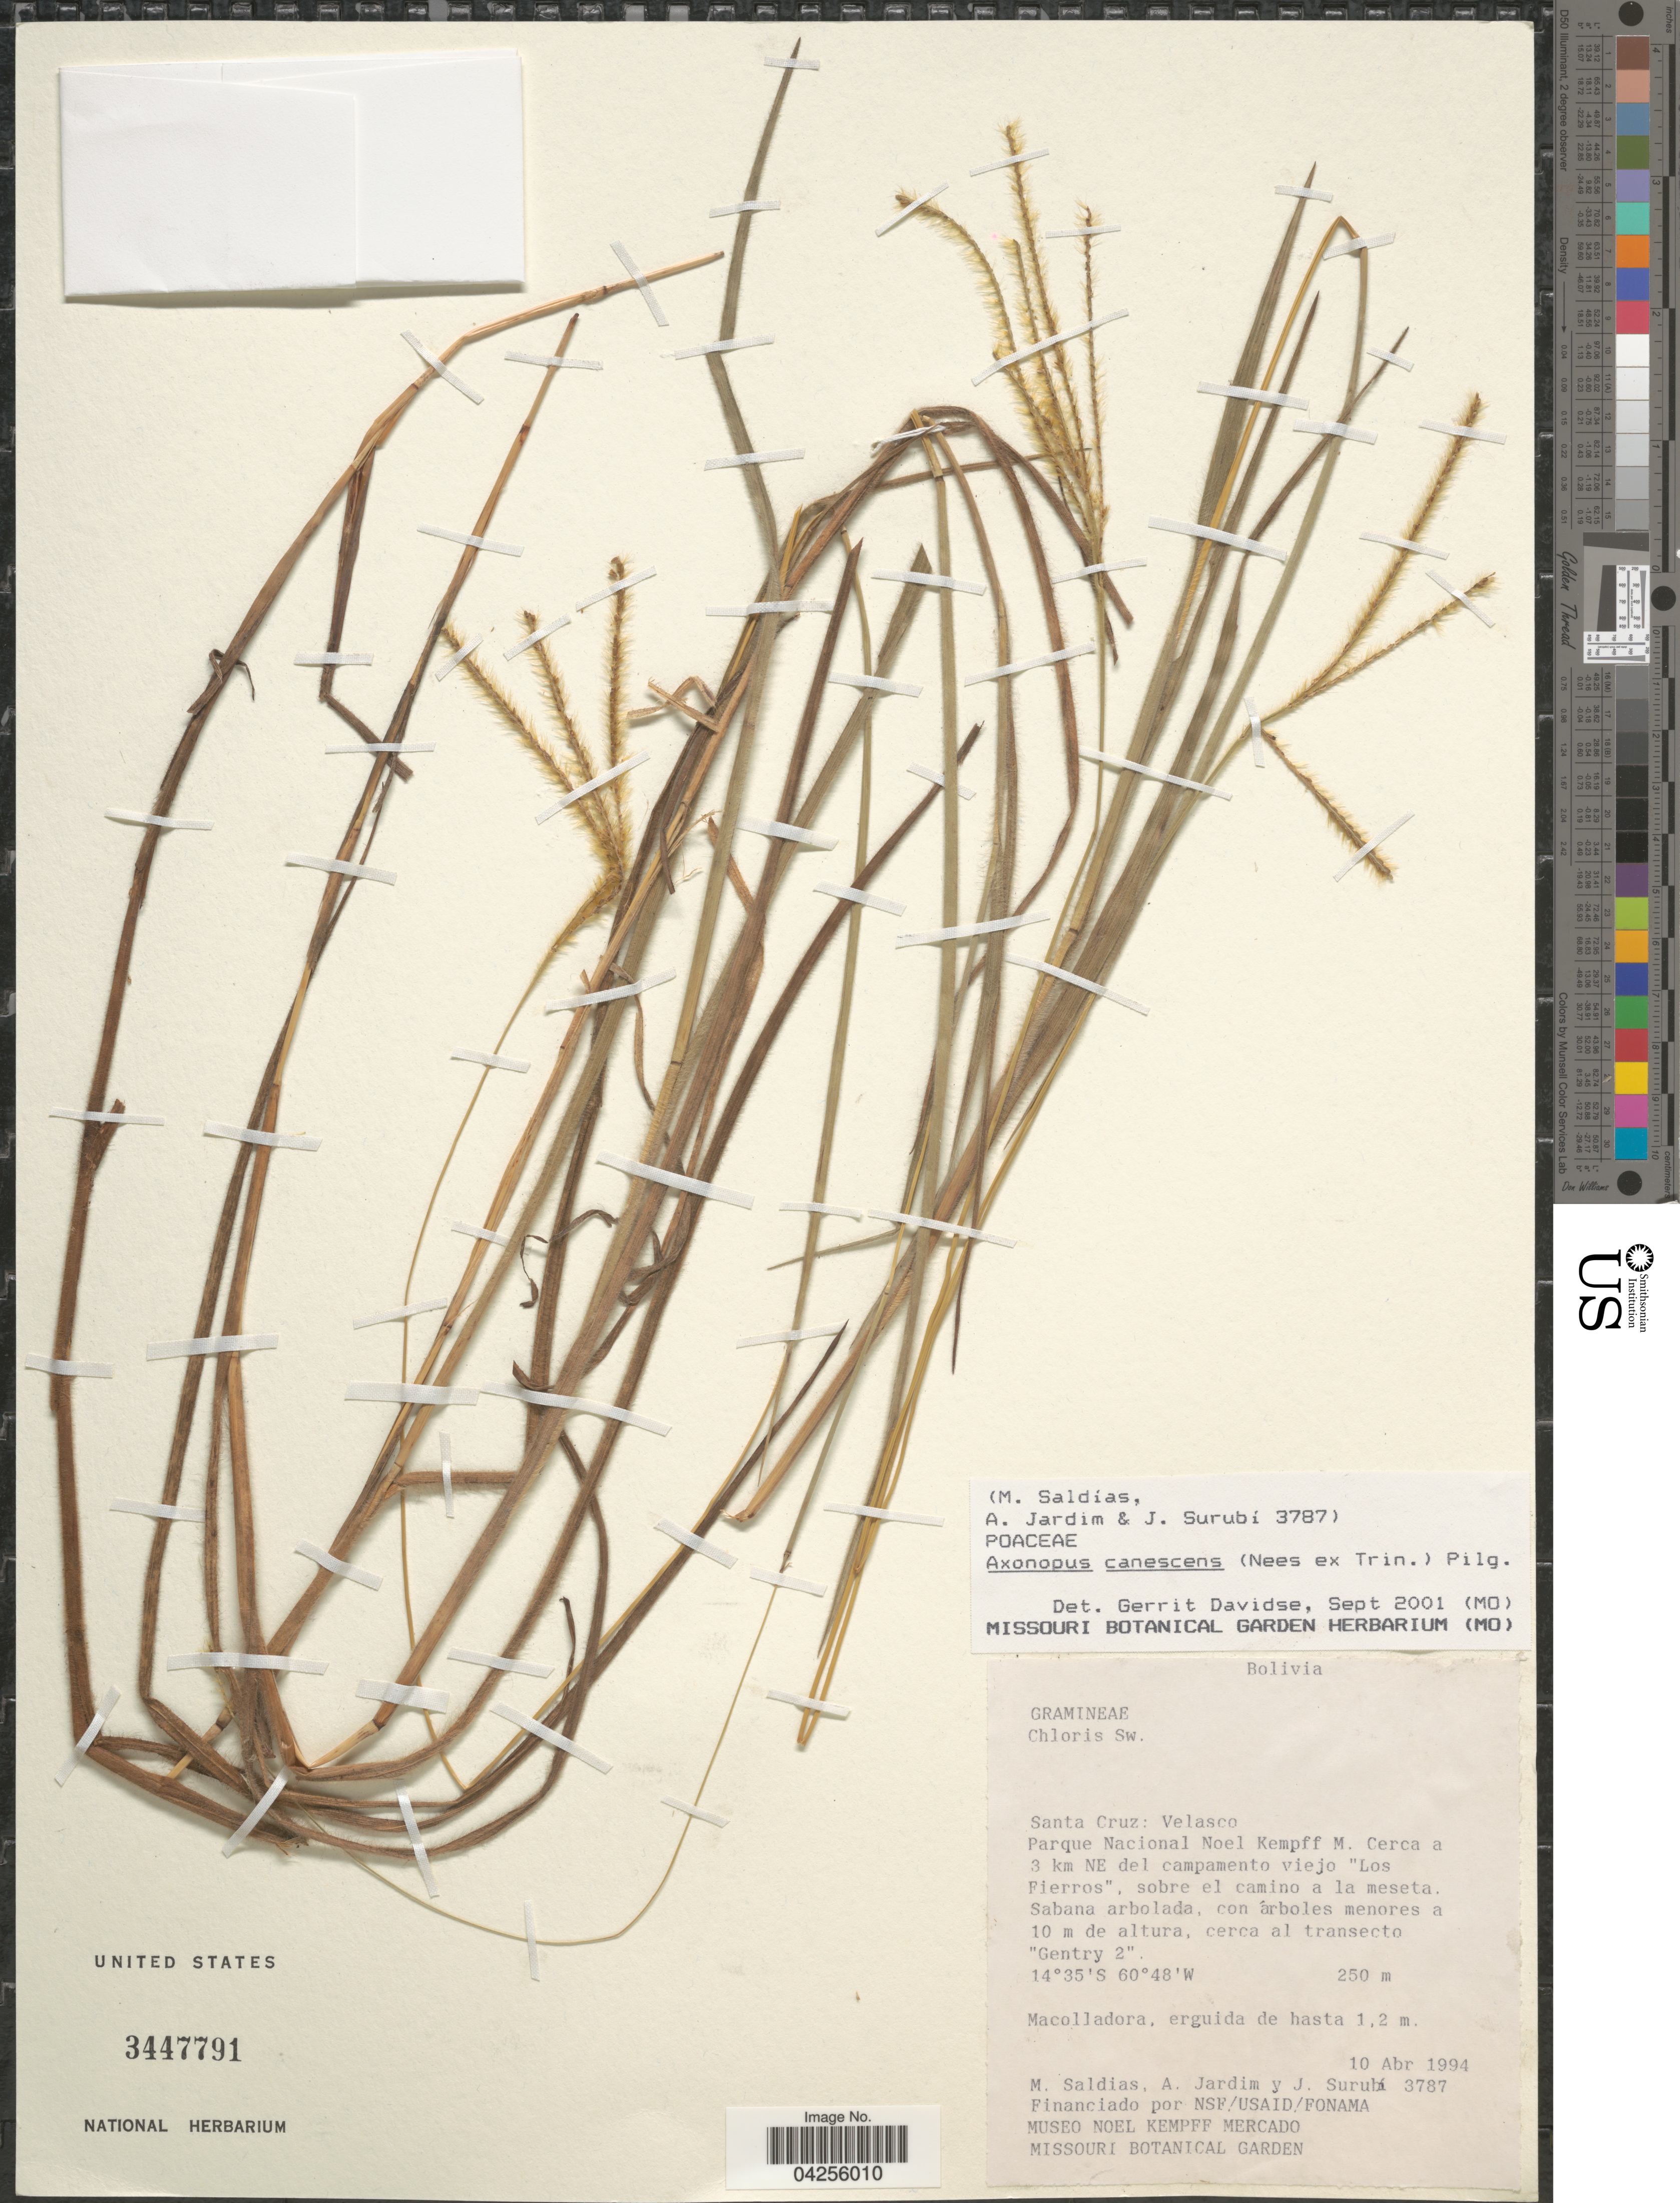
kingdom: Plantae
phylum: Tracheophyta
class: Liliopsida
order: Poales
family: Poaceae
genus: Axonopus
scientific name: Axonopus canescens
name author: (Nees ex Trin.) Pilg.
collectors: M. Saldias, A. Jardim & J. Surubí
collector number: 3787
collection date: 1994-04-10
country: Bolivia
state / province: Santa Cruz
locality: Velasco. Parque Nacional Noel Kempff M. Cerca a 3 km NE del campamento viejo "Los Fierros", sobre el camino a la meseta. Cerca al transecto "Gentry 2".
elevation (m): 250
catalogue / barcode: US 3447791